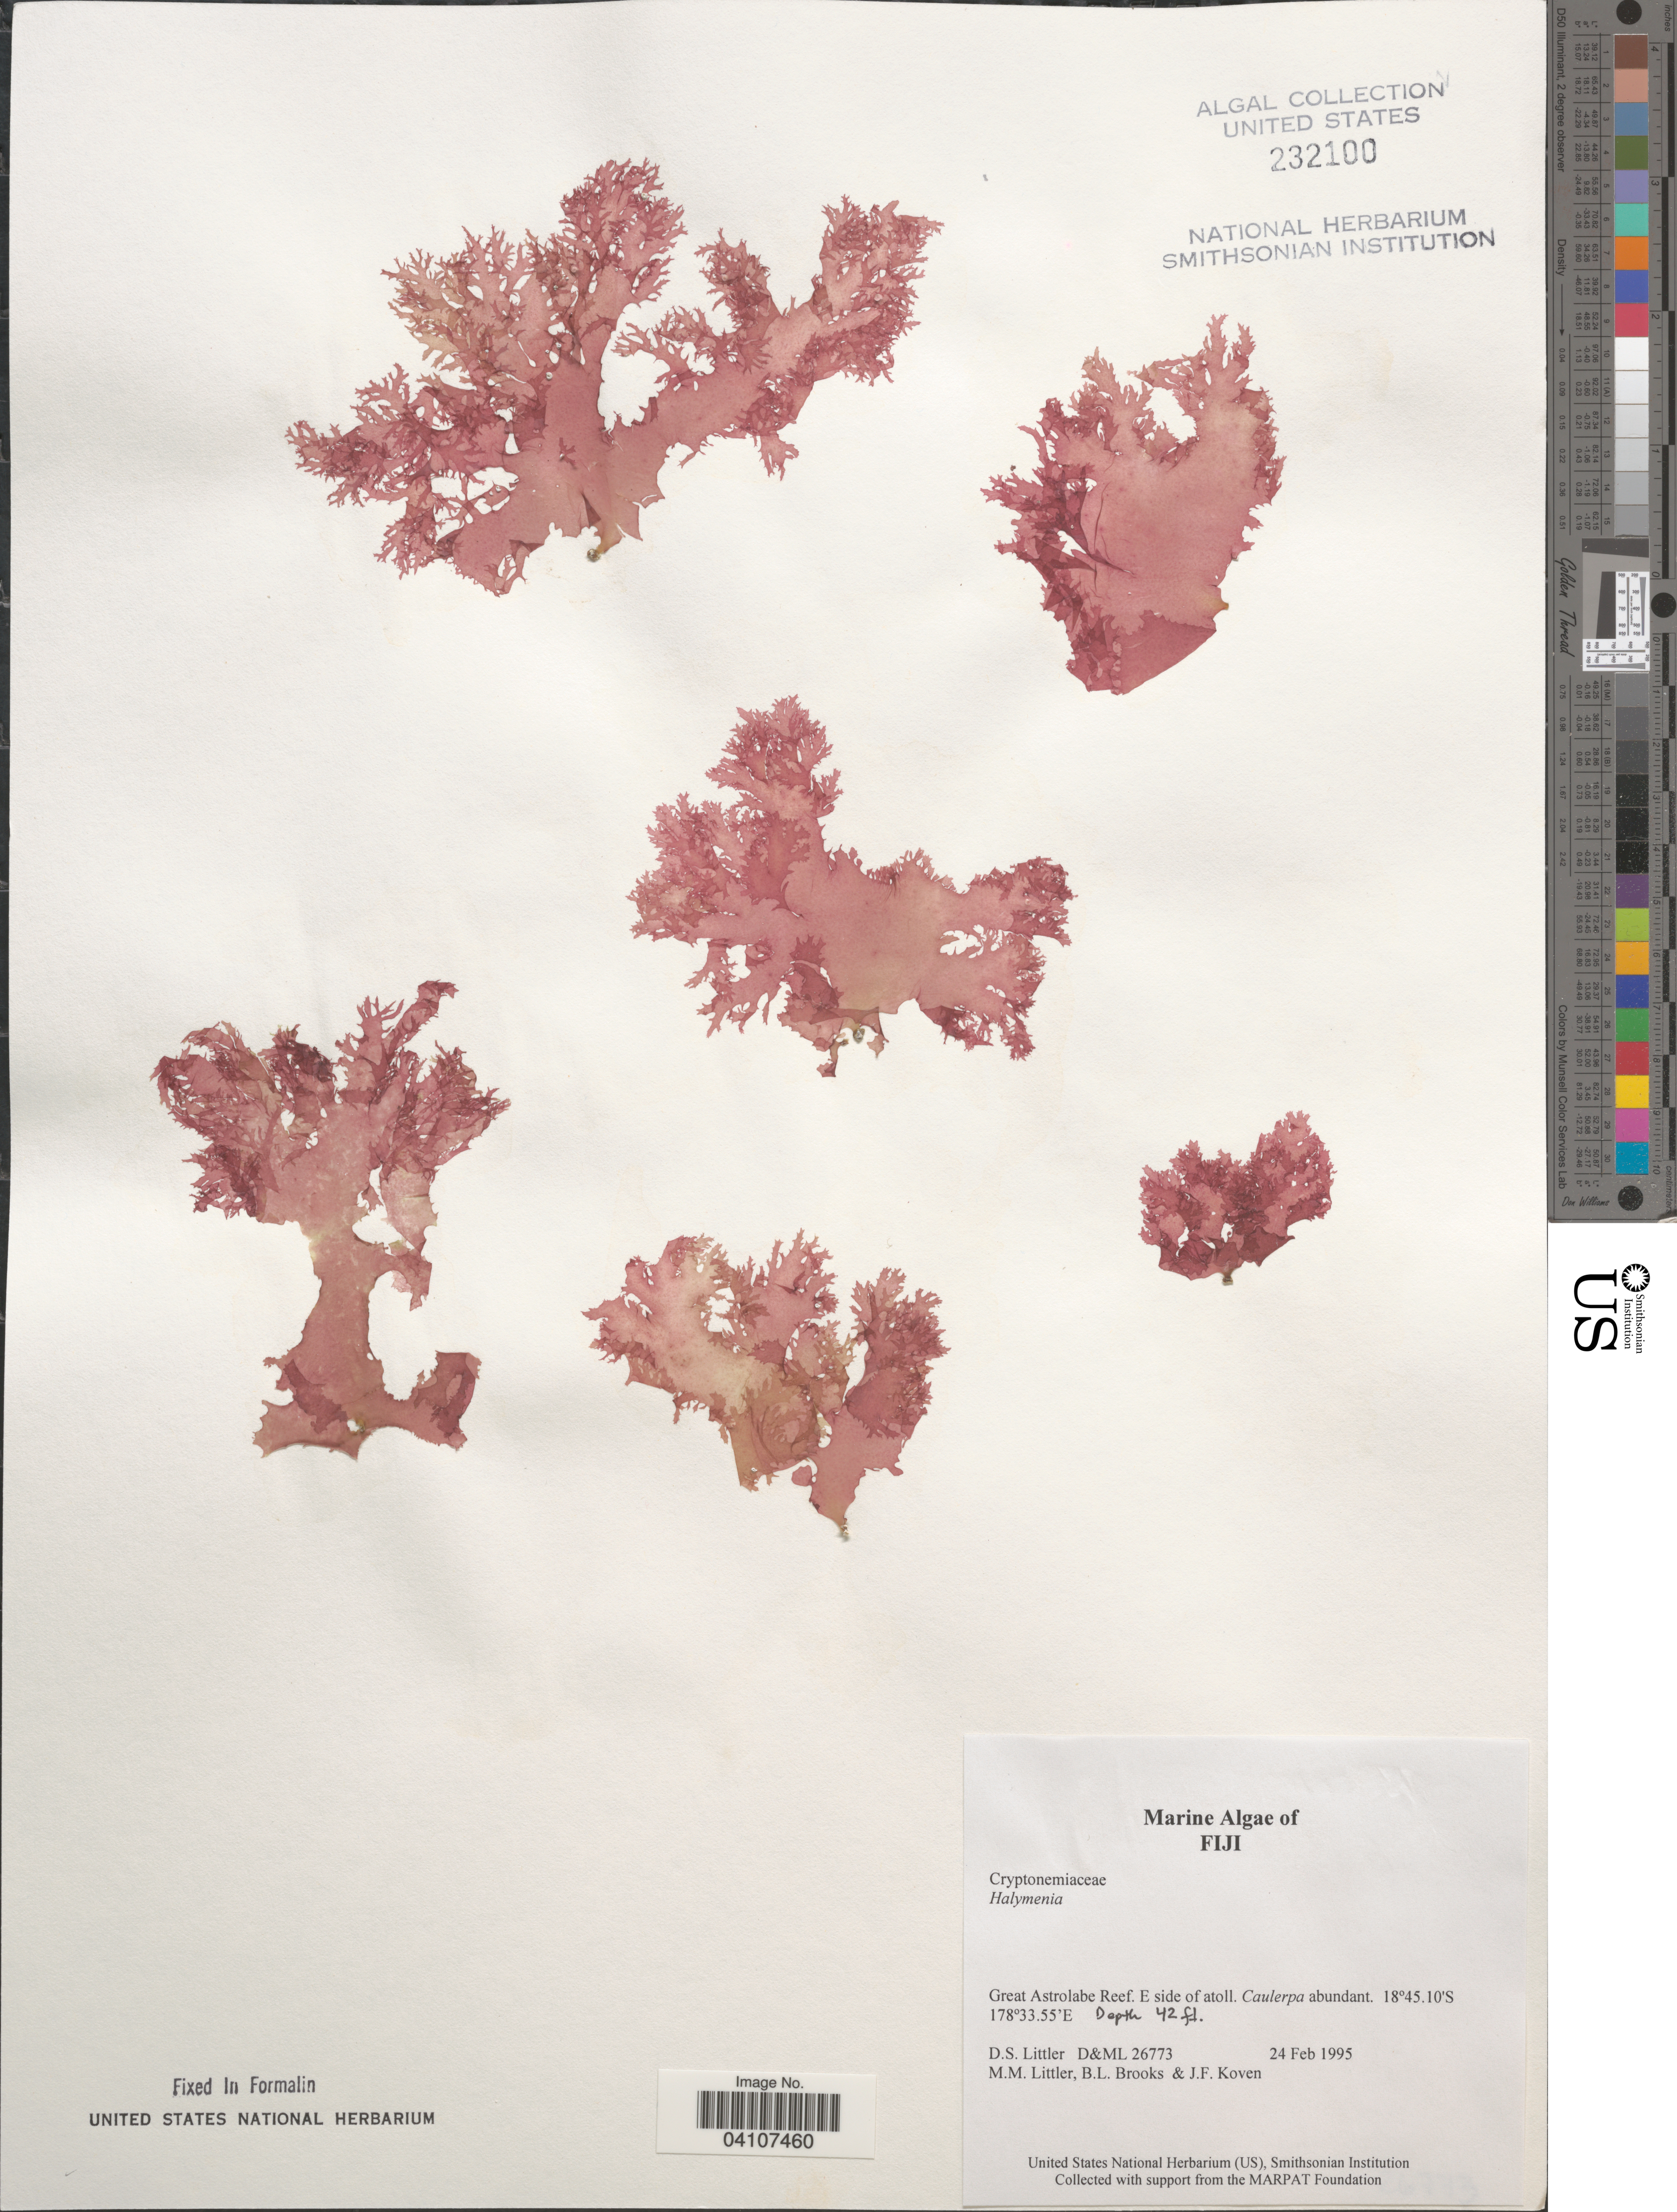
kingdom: Plantae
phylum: Rhodophyta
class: Florideophyceae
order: Halymeniales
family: Halymeniaceae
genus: Halymenia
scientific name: Halymenia sp.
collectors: D. S. Littler, B. Brooks & J. Koven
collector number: D&ML 26773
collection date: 1995-02-24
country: Fiji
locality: Great Astrolabe Reef. E side of atoll.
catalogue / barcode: US 232100